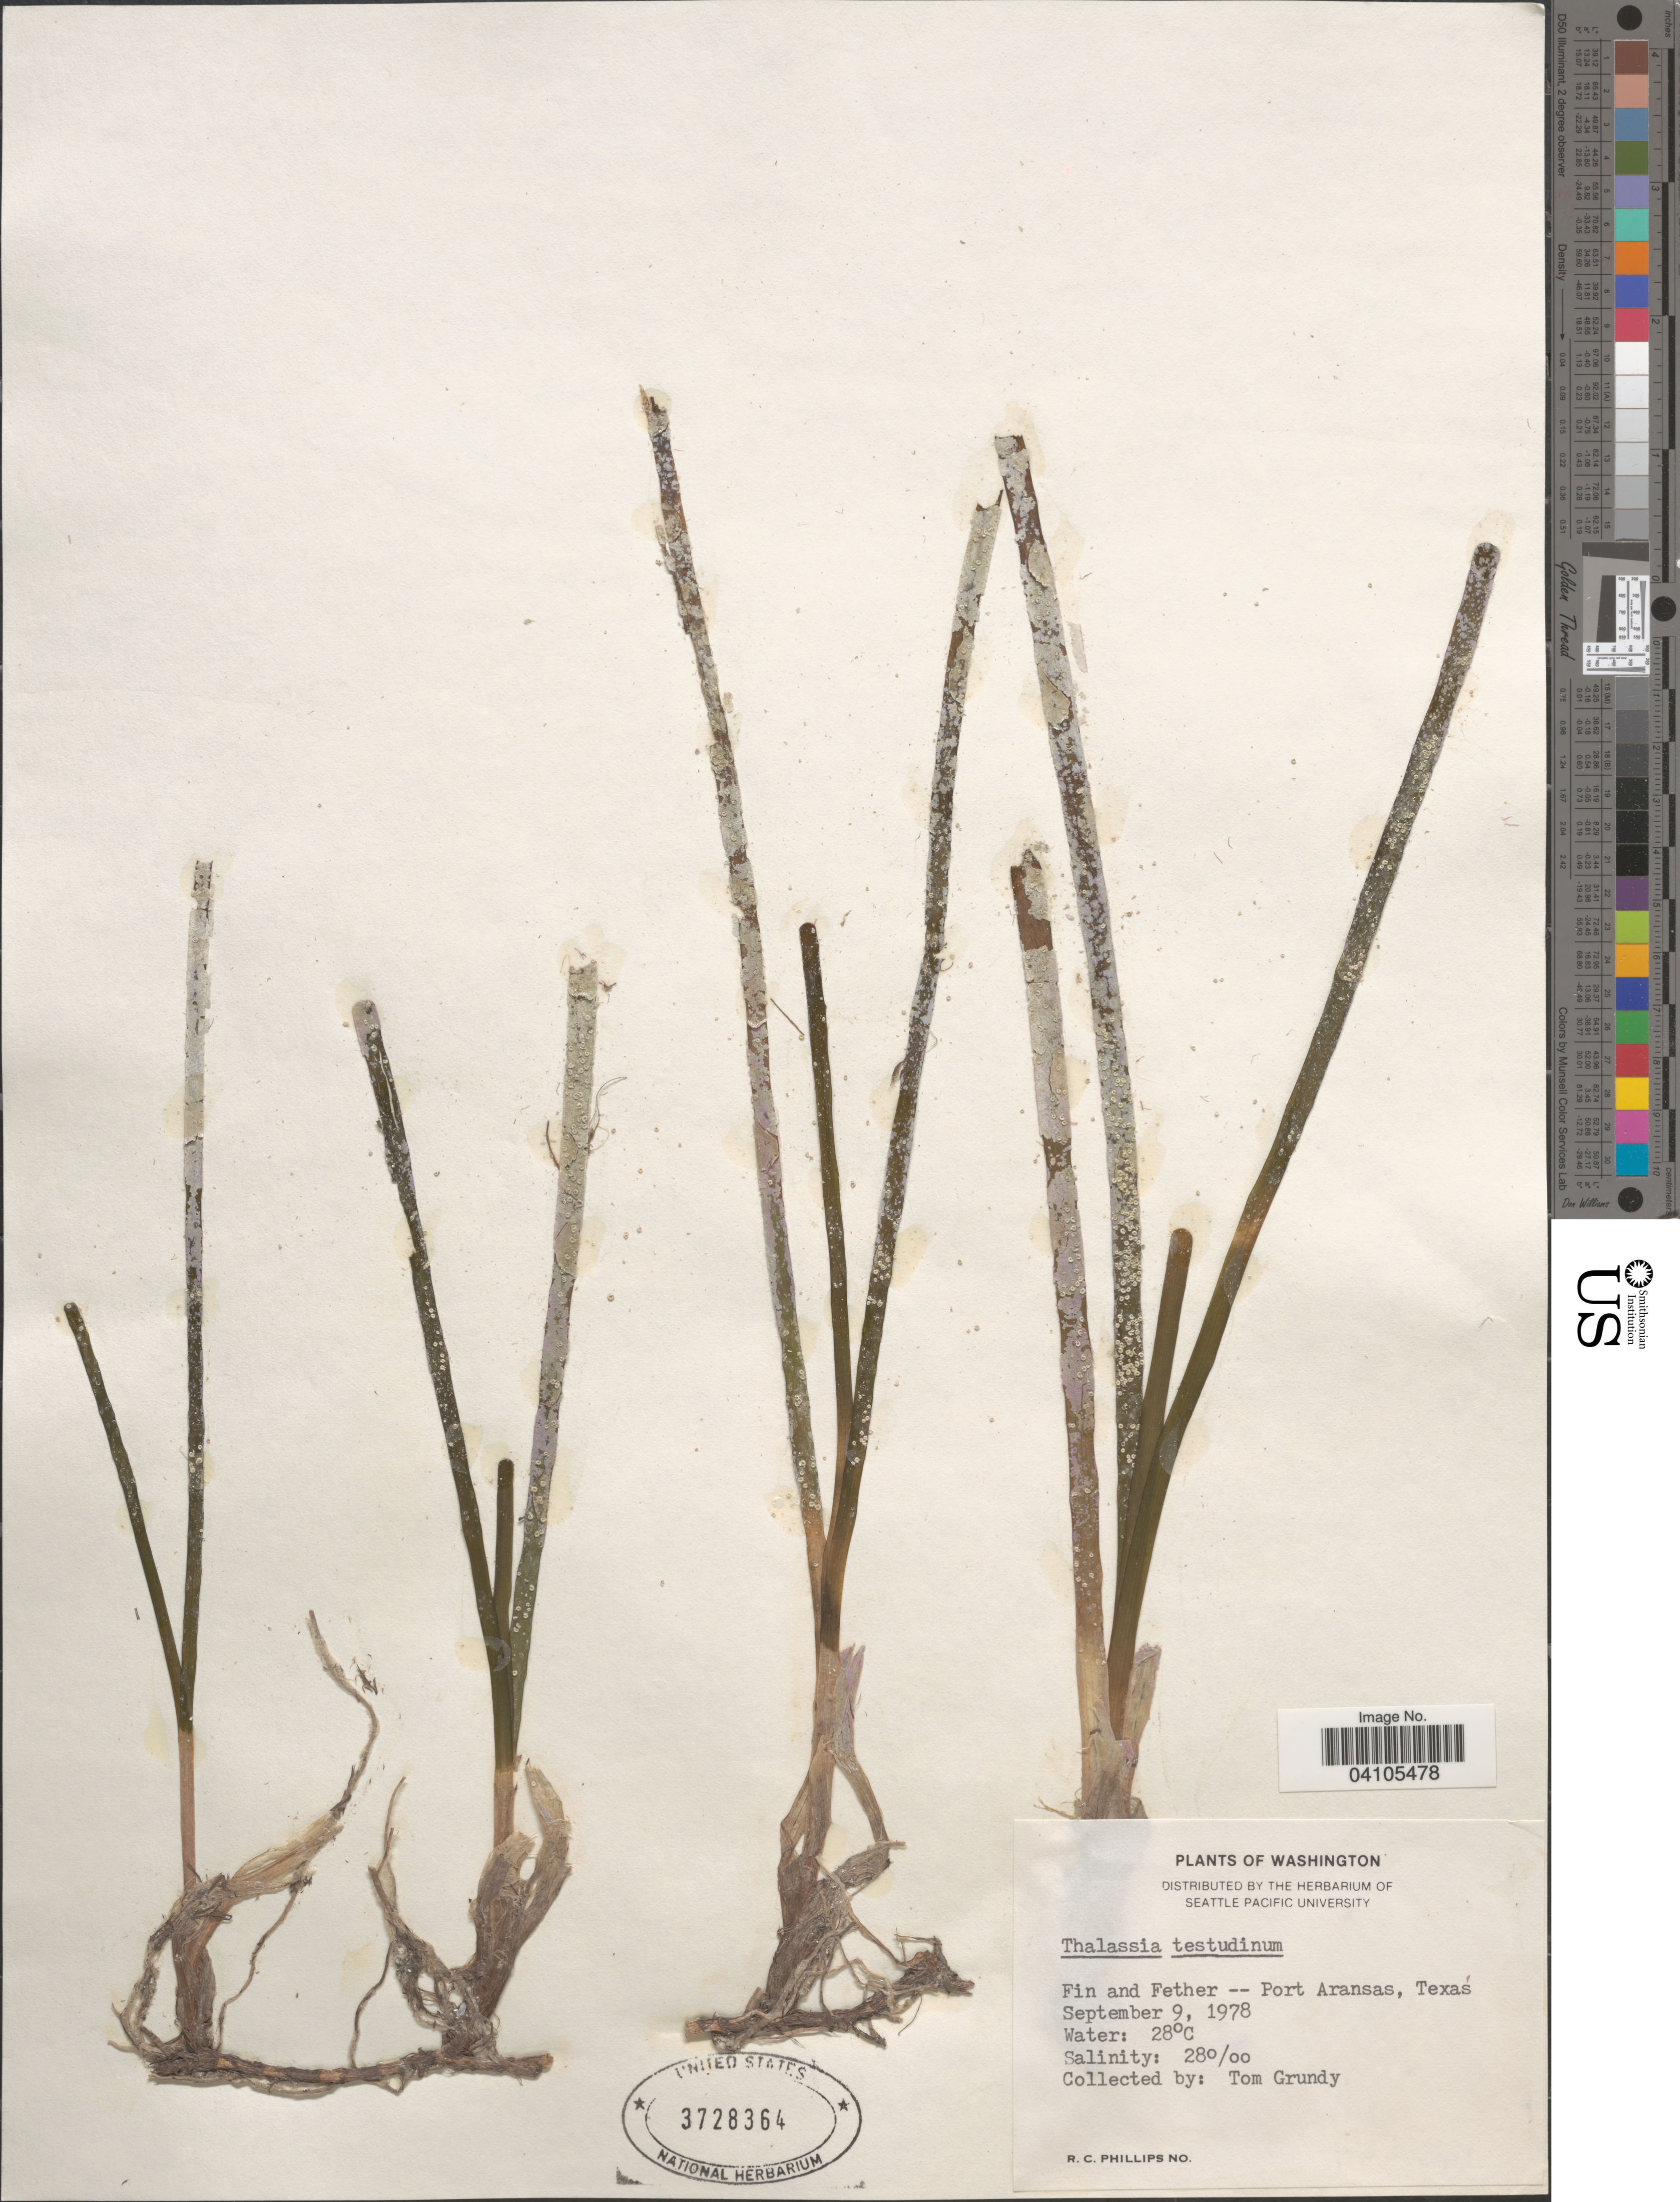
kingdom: Plantae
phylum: Tracheophyta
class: Liliopsida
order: Alismatales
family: Hydrocharitaceae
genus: Thalassia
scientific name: Thalassia testudinum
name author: Banks & Sol. ex K.D. Koenig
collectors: T. Grundy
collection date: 1978-09-09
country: United States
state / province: Texas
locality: Fin and Fether -- Port Aransas.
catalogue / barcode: US 3728364